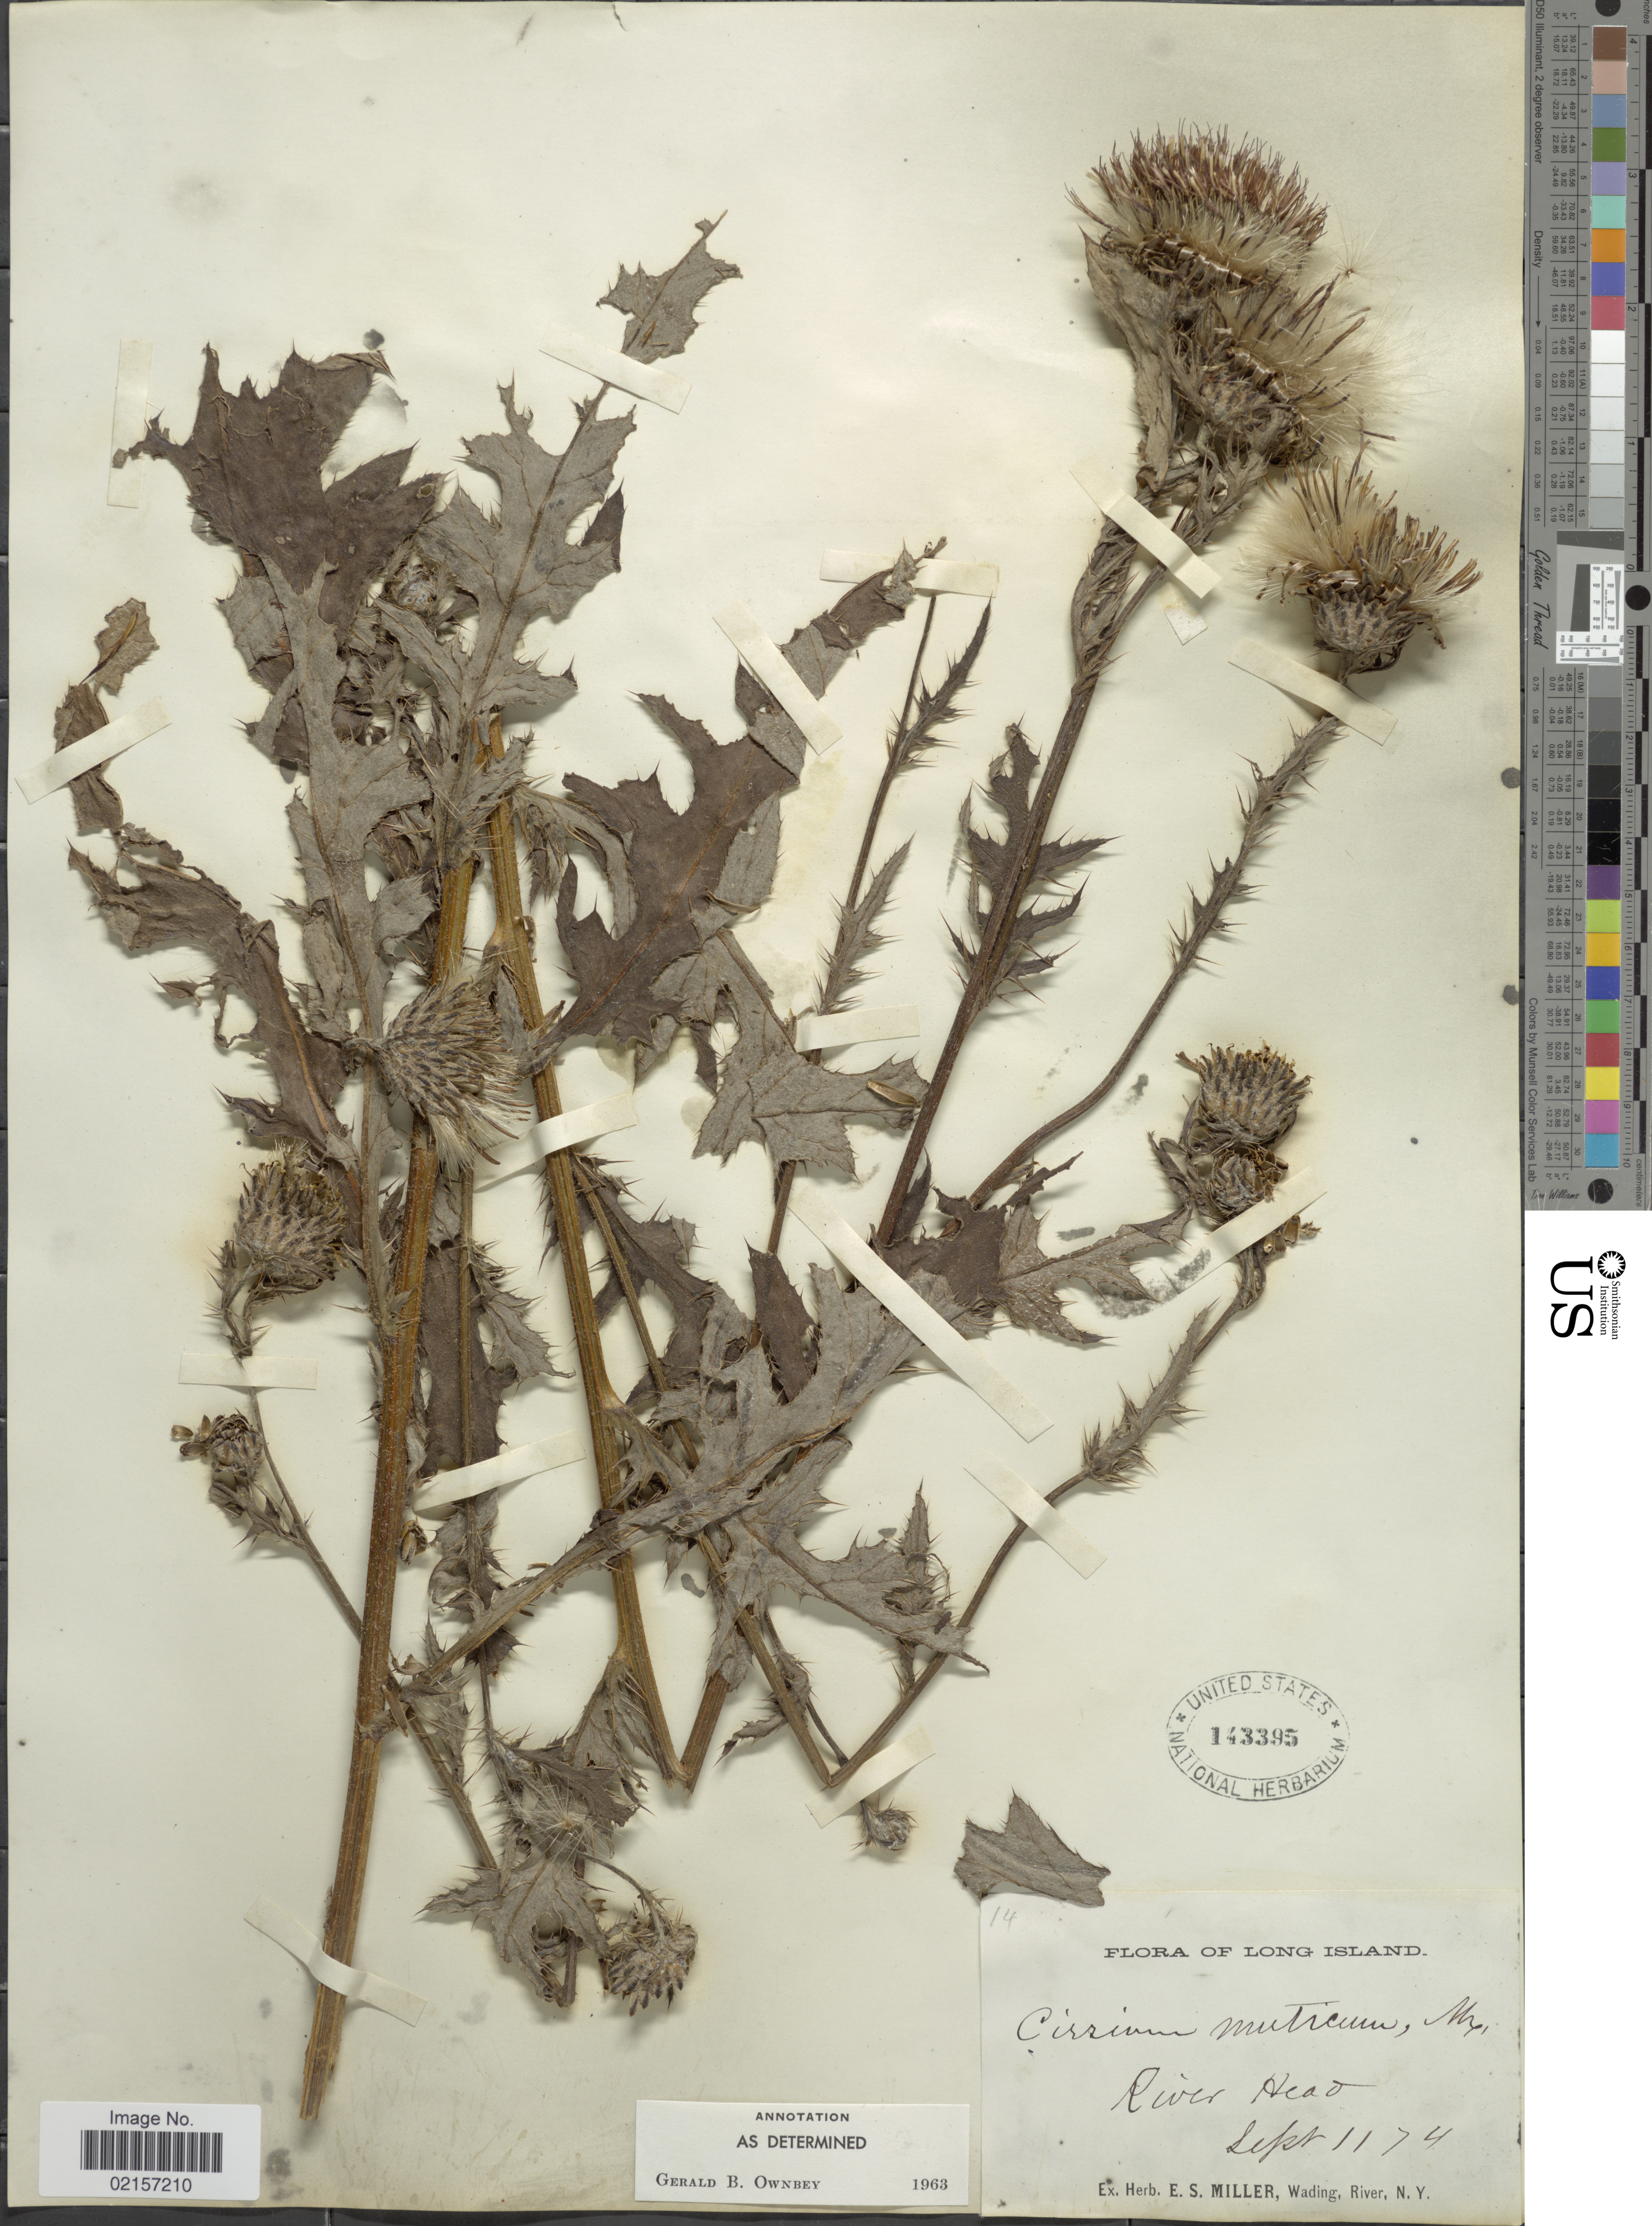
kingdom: Plantae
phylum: Tracheophyta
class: Magnoliopsida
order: Asterales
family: Asteraceae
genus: Cirsium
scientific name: Cirsium muticum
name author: Michx.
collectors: ex herb. E. S. Miller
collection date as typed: Transcribed d/m/y: 11/9/74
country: United States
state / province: New York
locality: River Head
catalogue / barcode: US 143395